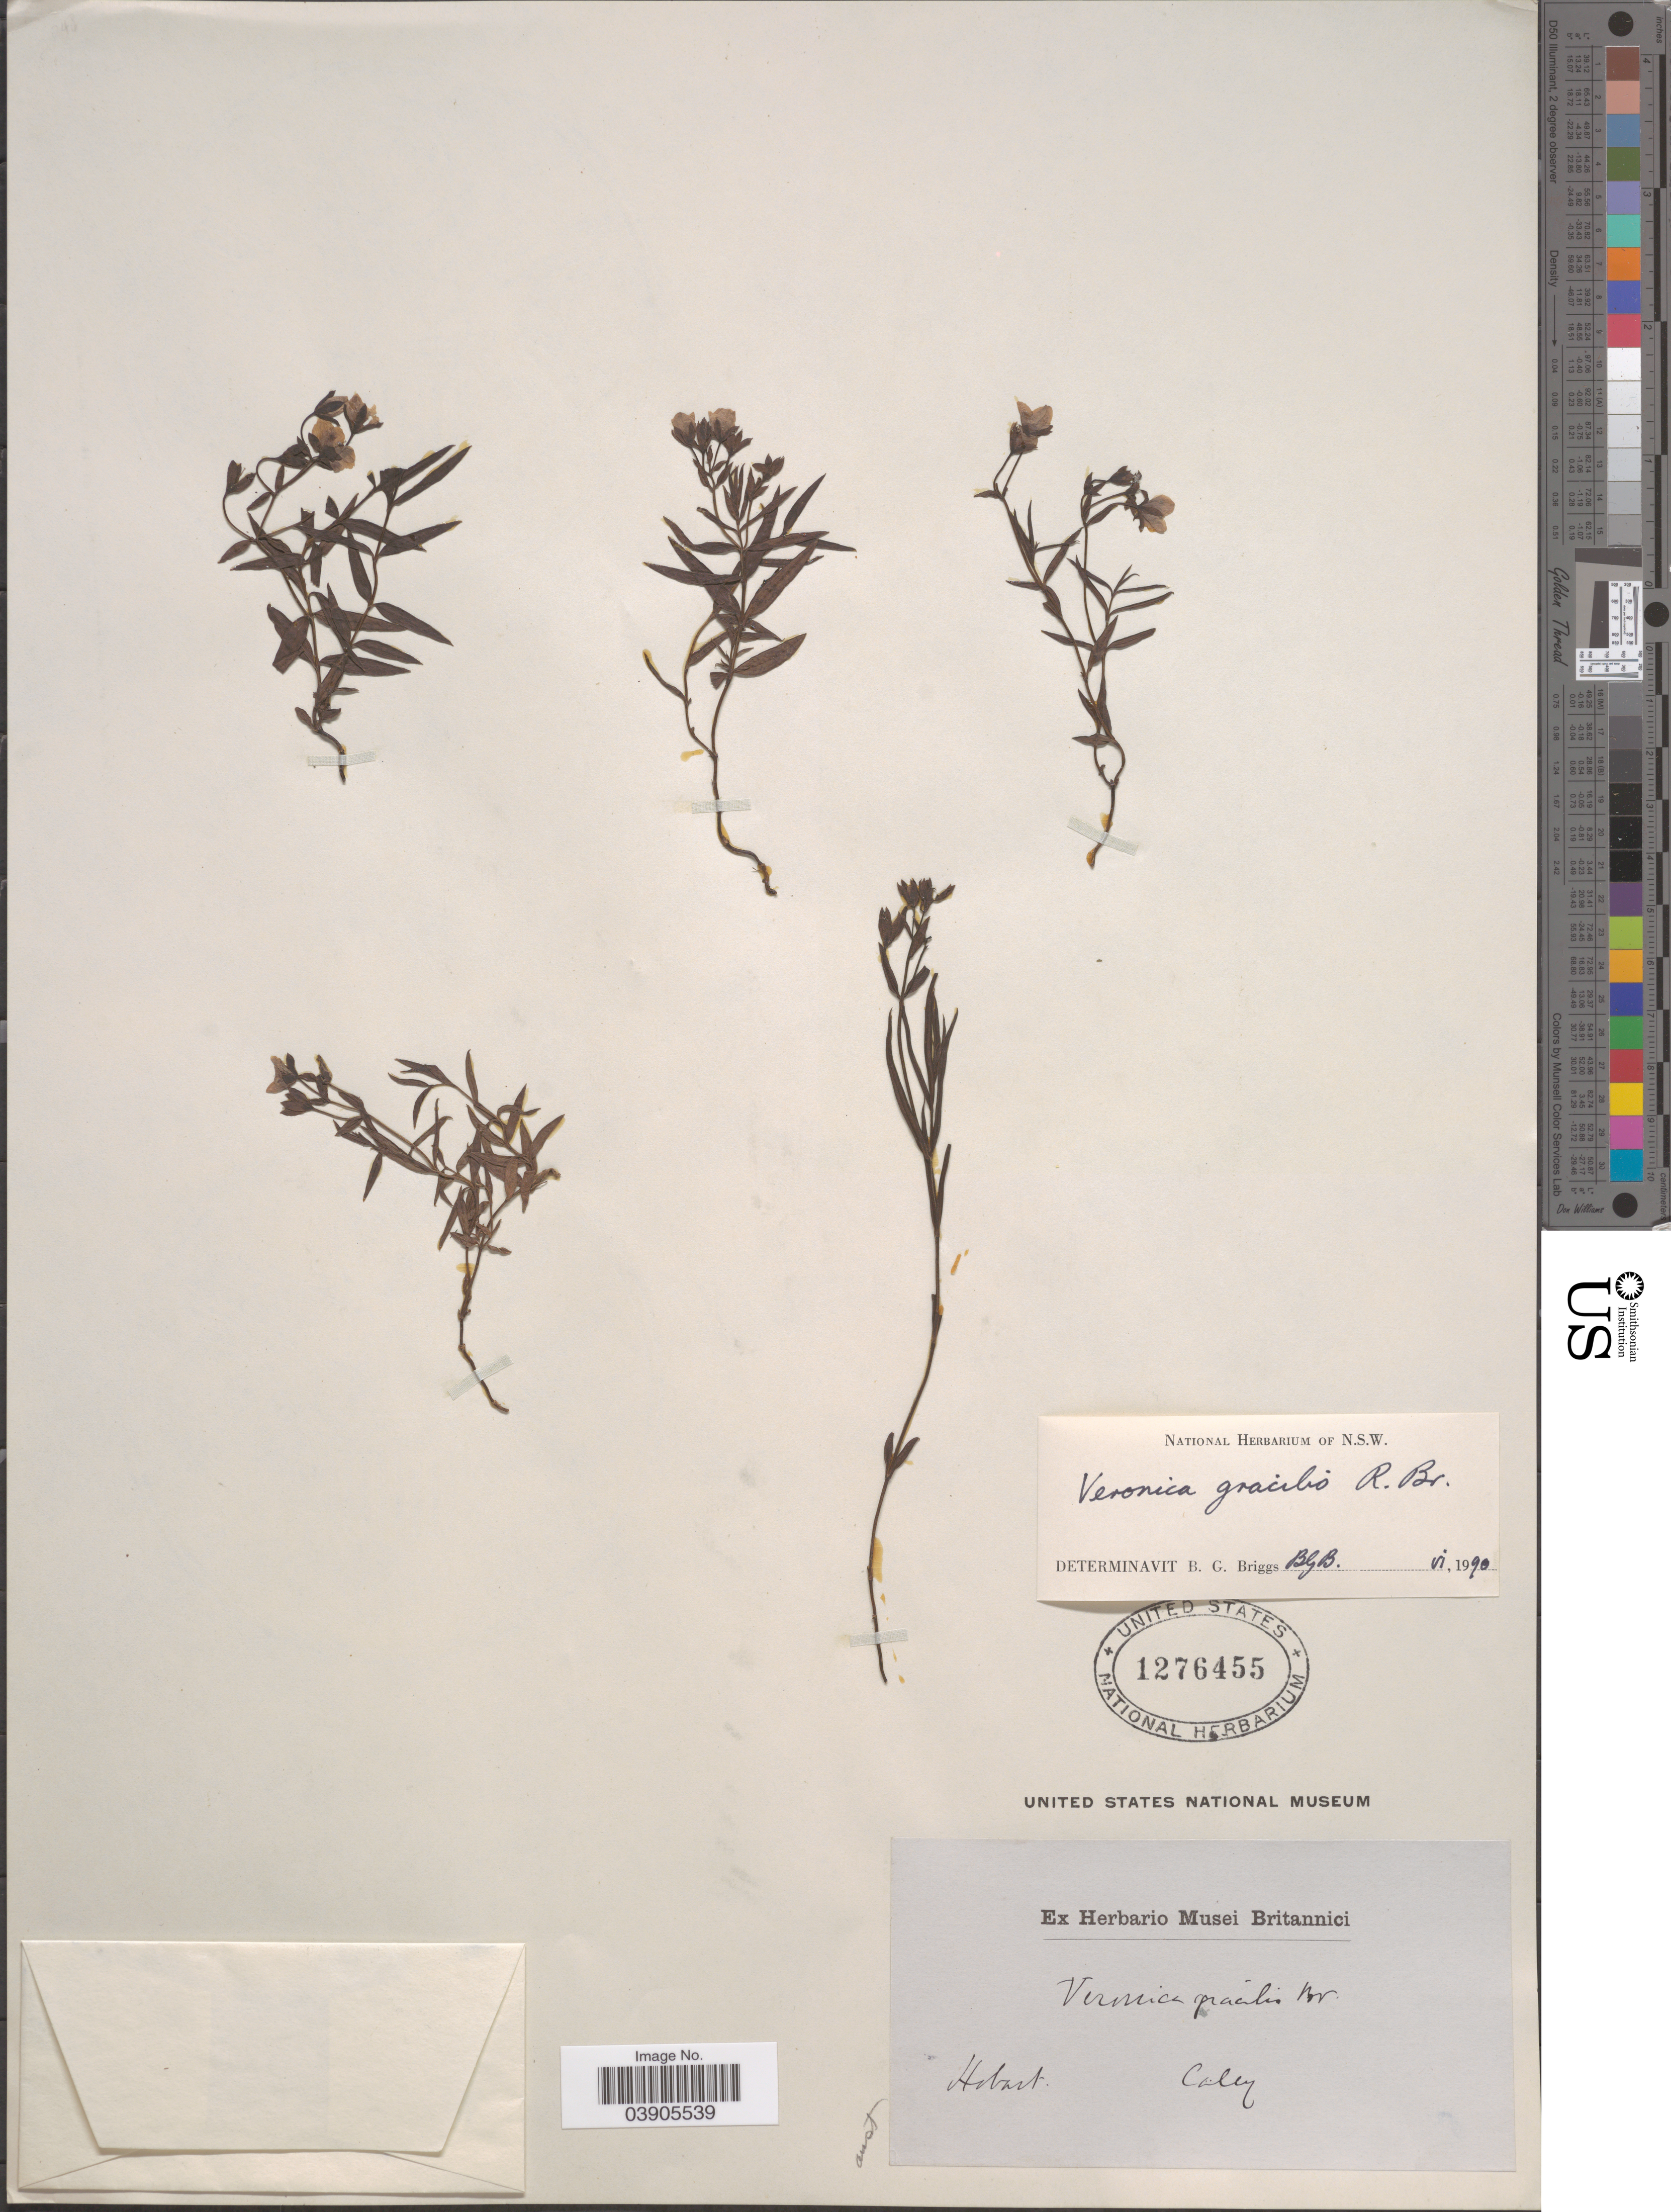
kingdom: Plantae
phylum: Tracheophyta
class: Magnoliopsida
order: Lamiales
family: Plantaginaceae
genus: Veronica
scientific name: Veronica gracilis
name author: R. Br.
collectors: -. Caley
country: Australia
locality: Hobart.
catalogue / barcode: US 1276455